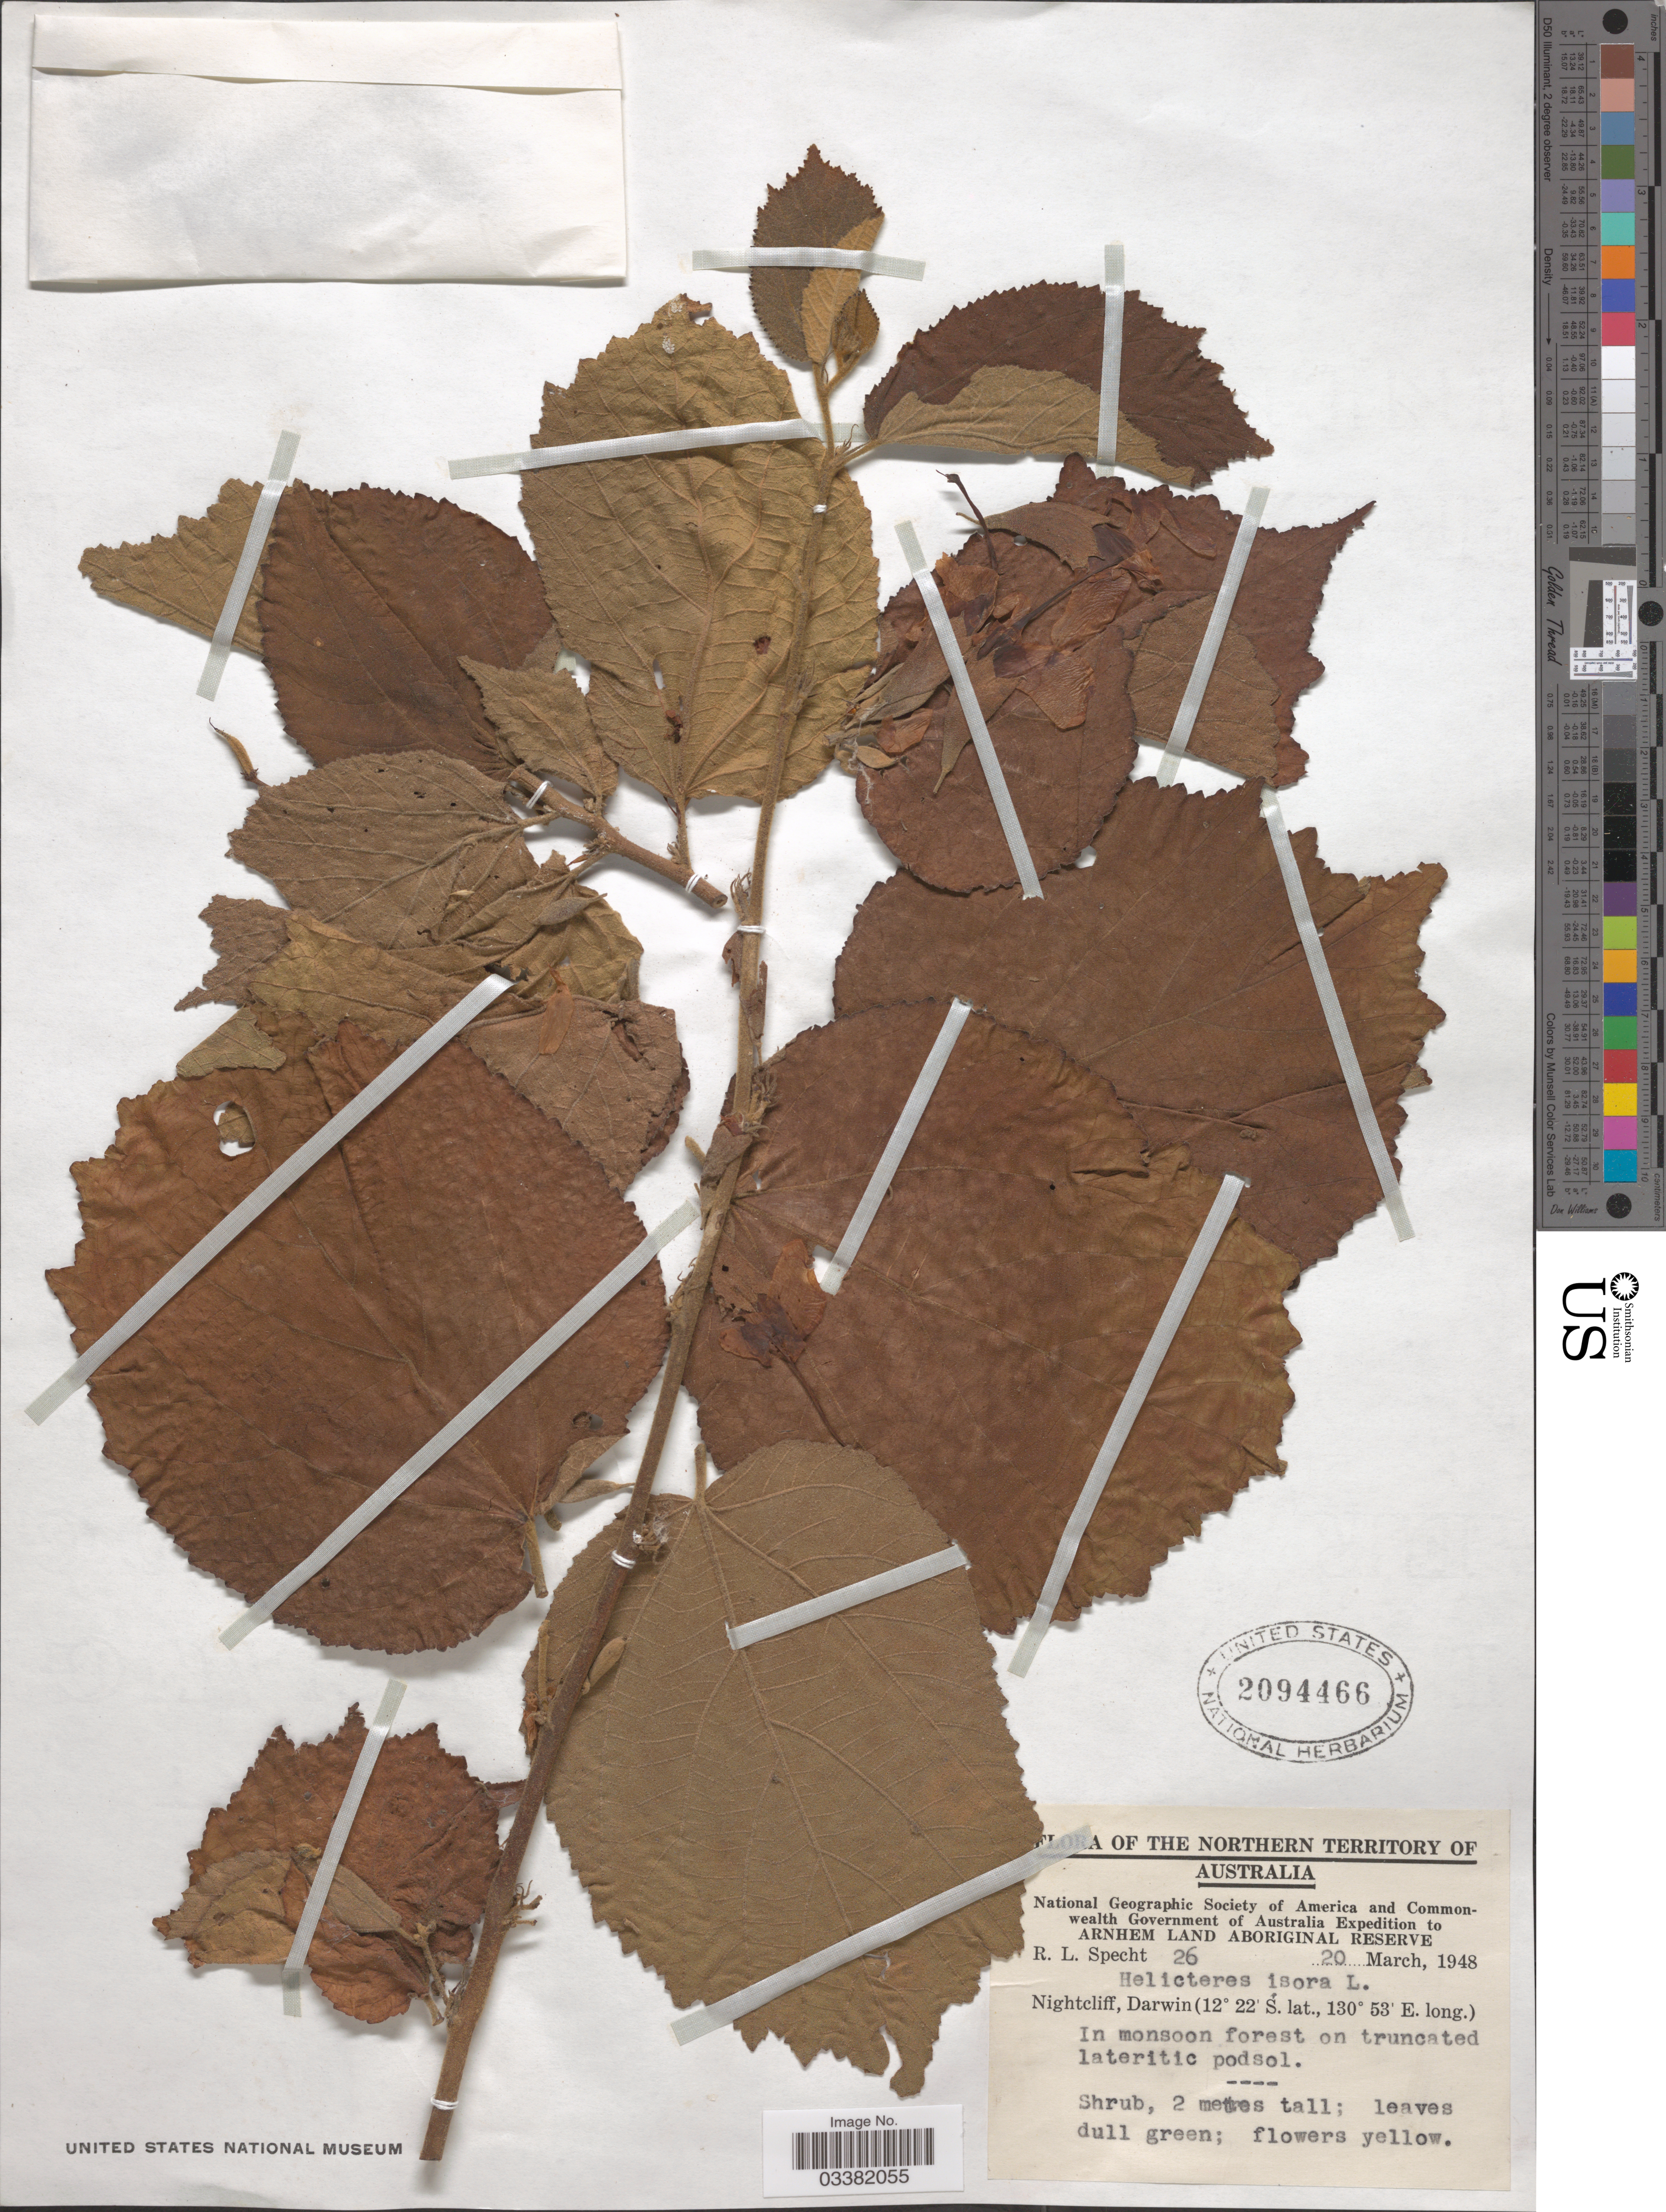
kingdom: Plantae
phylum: Tracheophyta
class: Magnoliopsida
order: Malvales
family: Malvaceae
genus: Helicteres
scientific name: Helicteres isora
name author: L.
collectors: R. L. Specht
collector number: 26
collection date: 1948-03-20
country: Australia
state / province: Northern Territory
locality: Nightcliff, Darwin. In monsoon forest.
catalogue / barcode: US 2094466